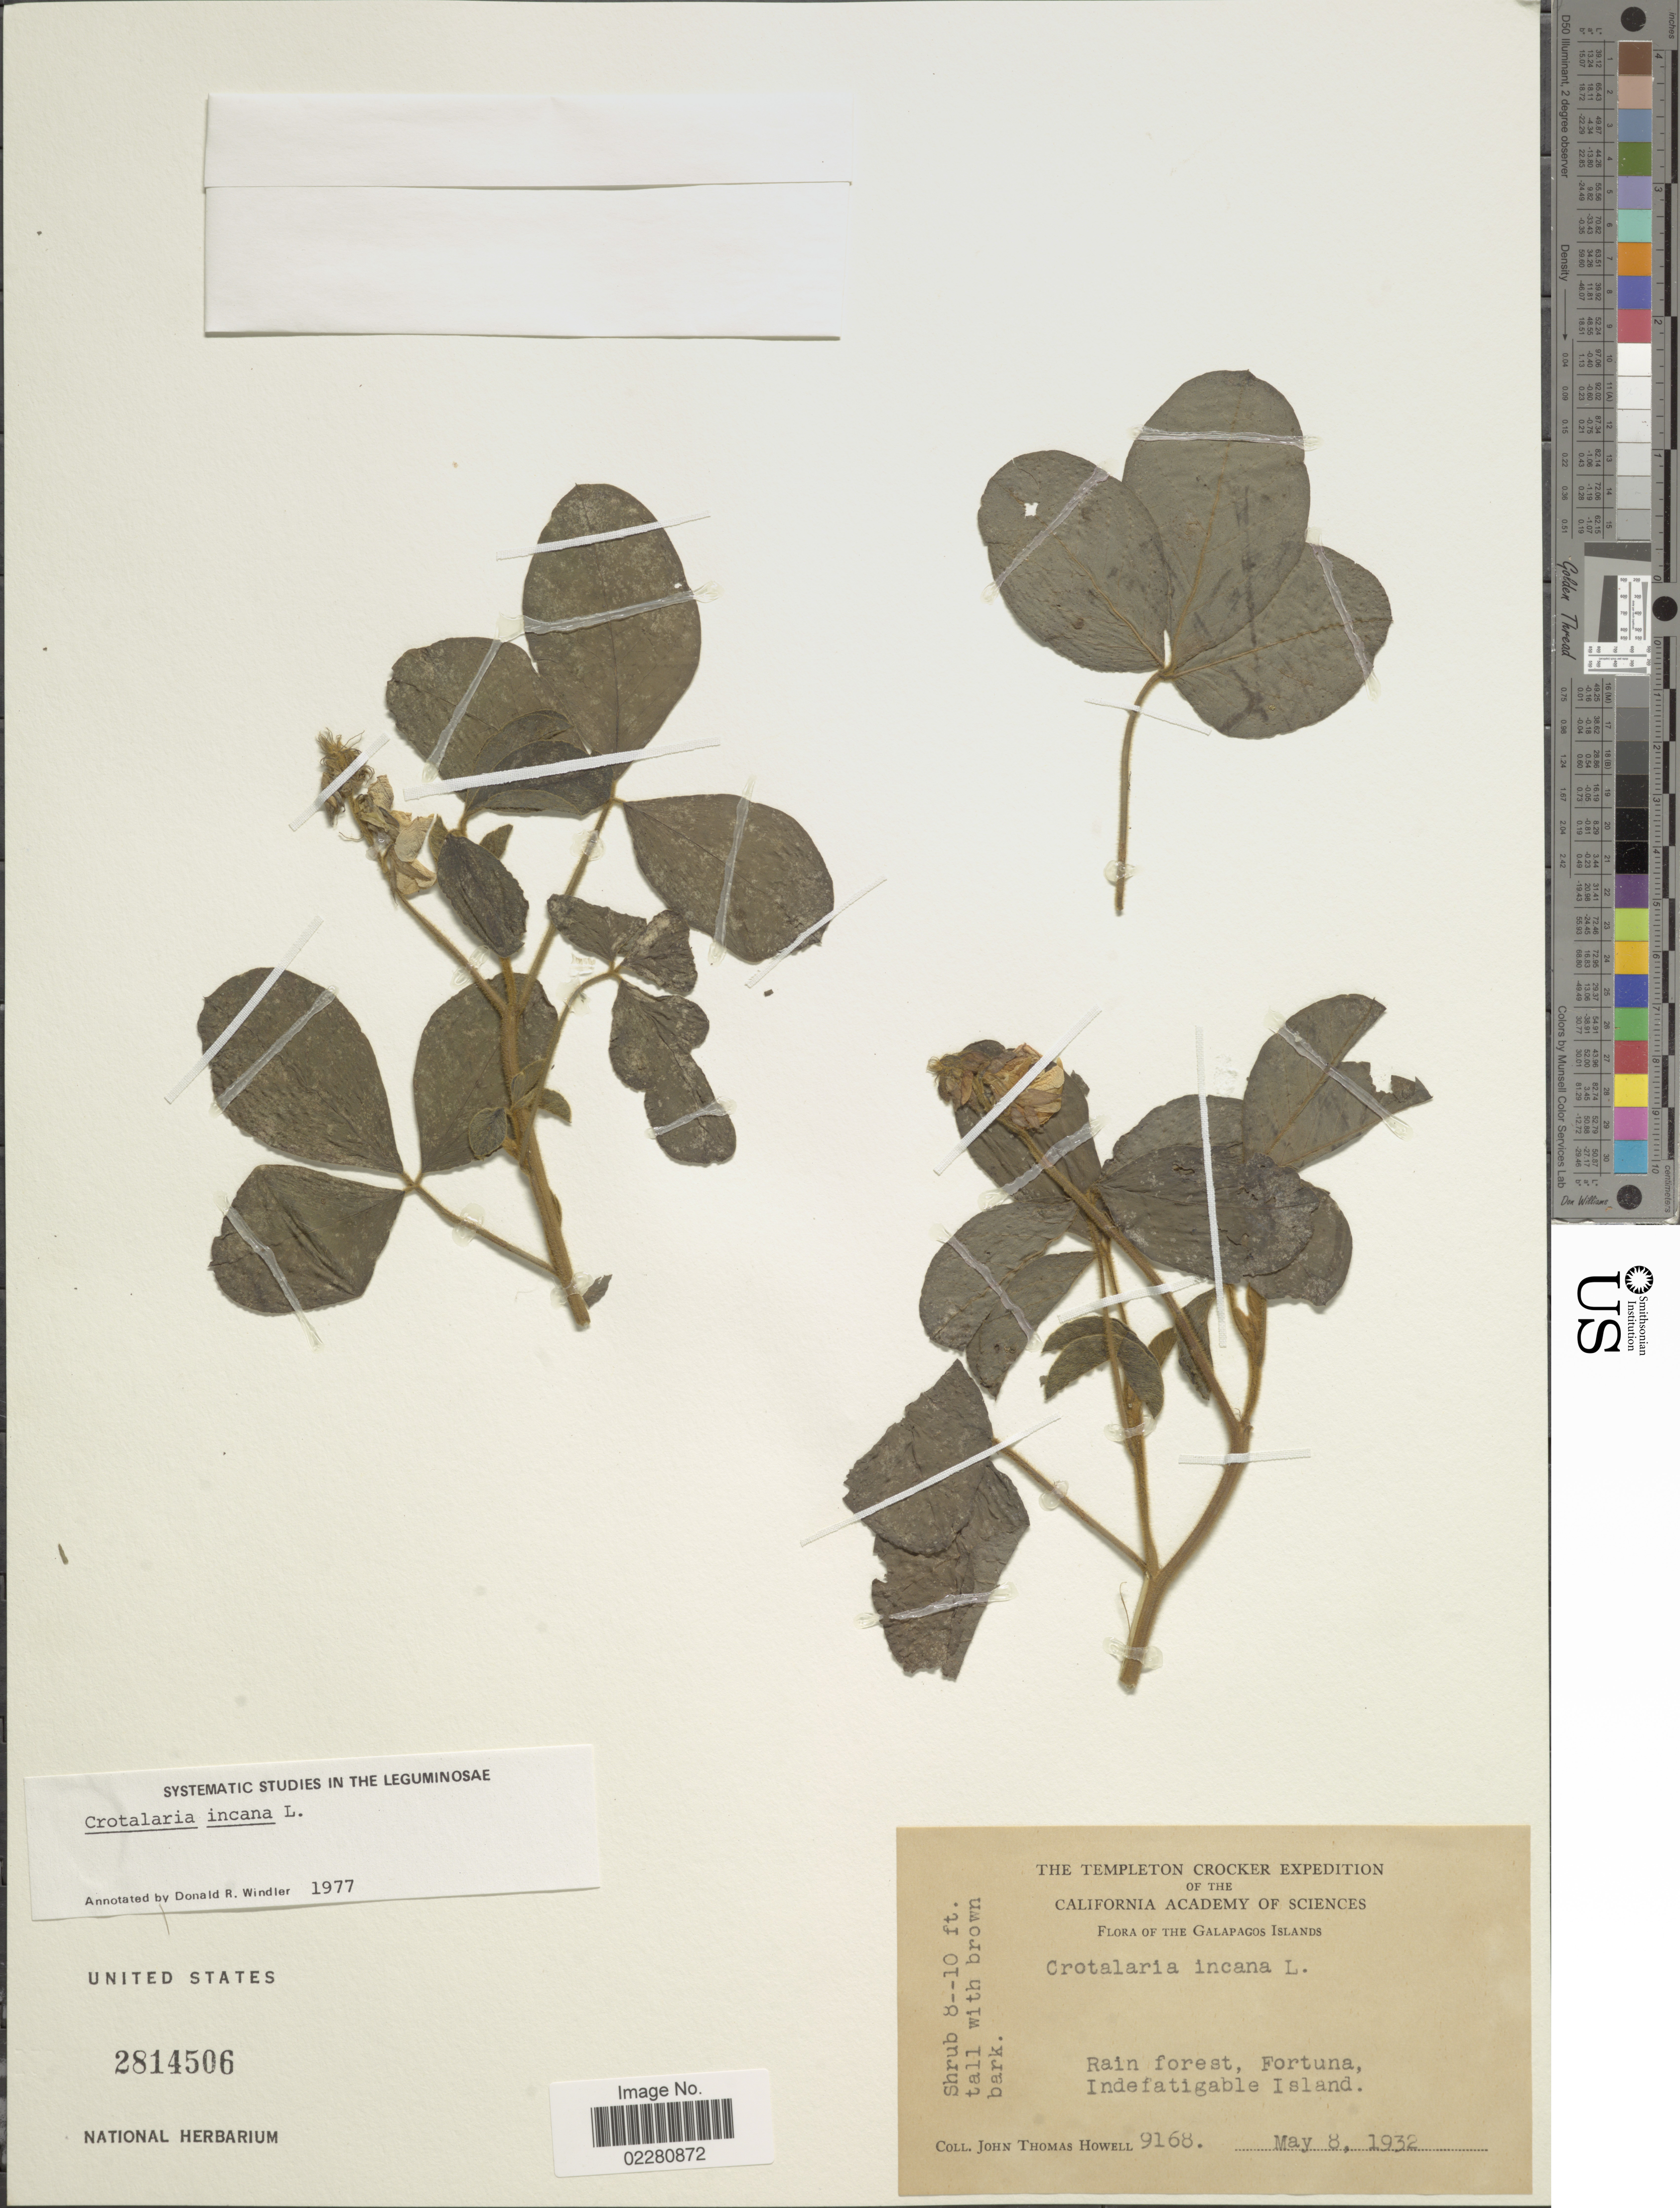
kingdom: Plantae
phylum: Tracheophyta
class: Magnoliopsida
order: Fabales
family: Fabaceae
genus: Crotalaria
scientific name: Crotalaria incana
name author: L.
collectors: J. T. Howell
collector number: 9168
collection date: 1932-05-08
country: Ecuador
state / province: Colón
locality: Galapagos Islands. Rain forest, Fortuna, Indefatigable Island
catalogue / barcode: US 2814506